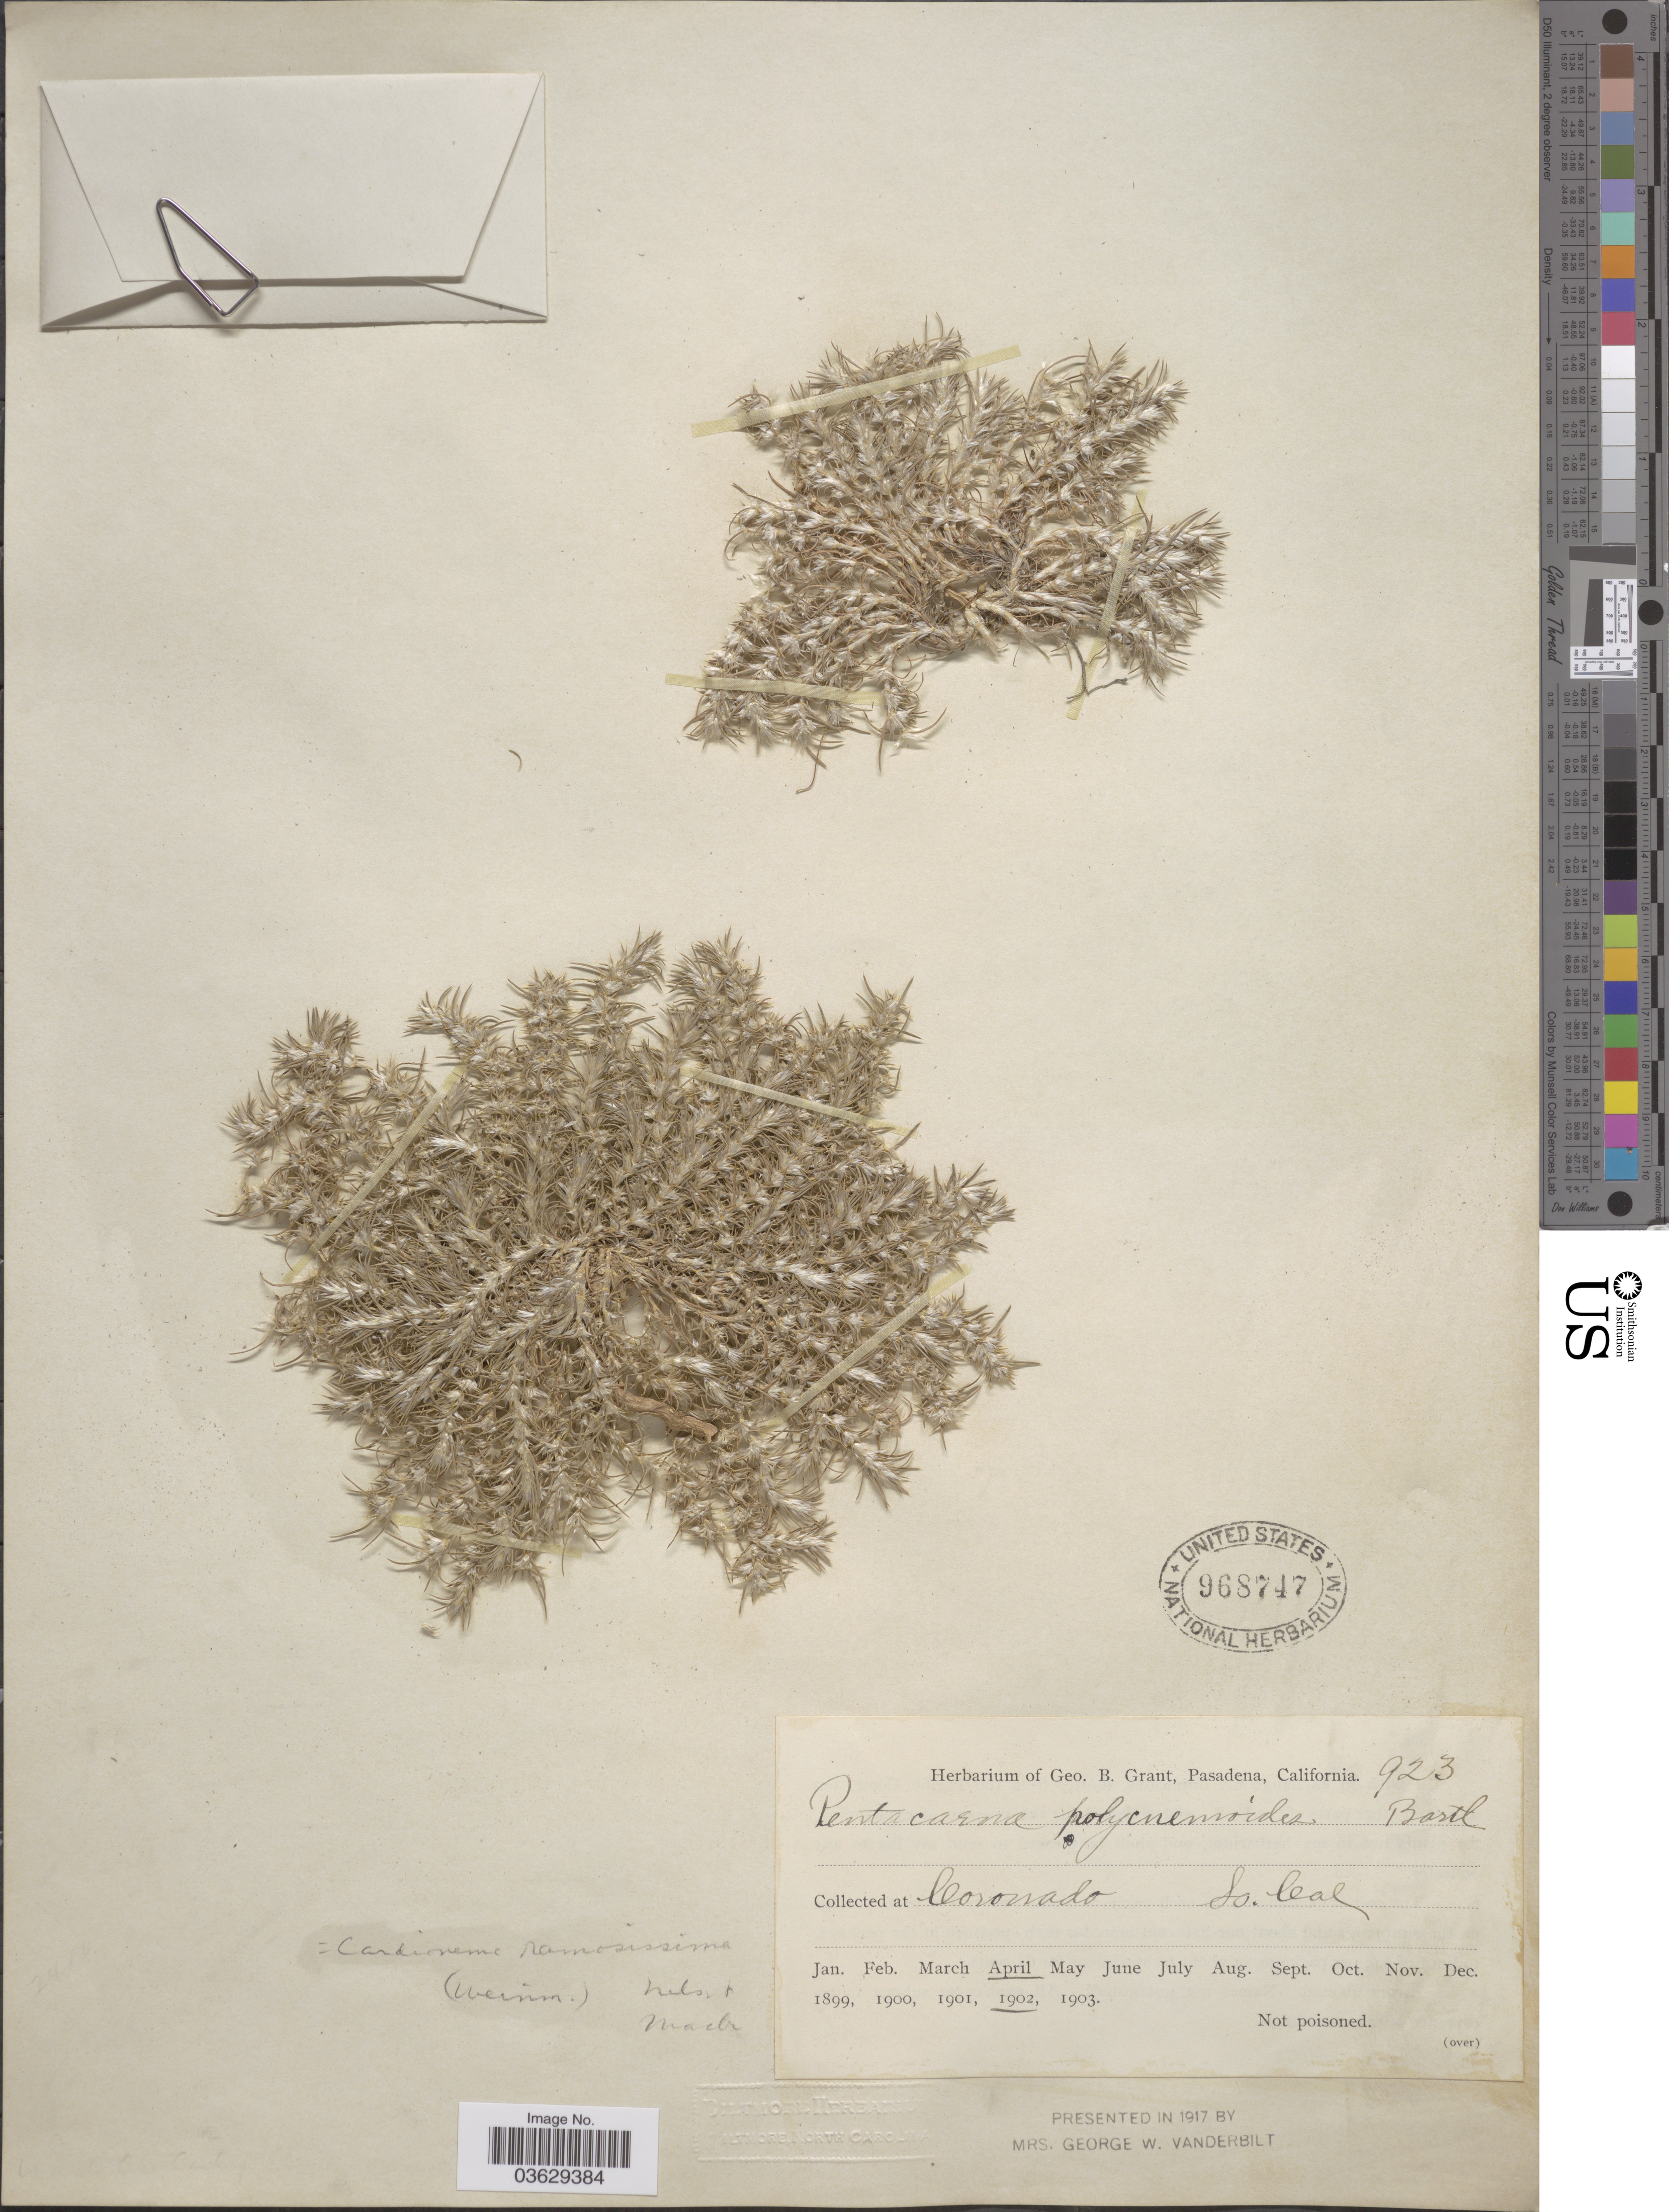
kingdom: Plantae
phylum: Tracheophyta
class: Magnoliopsida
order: Caryophyllales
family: Caryophyllaceae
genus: Cardionema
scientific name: Cardionema ramosissimum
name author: (Weinm.) A. Nelson & J.F. Macbr.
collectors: ex herb. Geo. B. Grant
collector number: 923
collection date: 1902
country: United States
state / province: California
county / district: Riverside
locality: Coronado So. Cal.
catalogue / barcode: US 968747